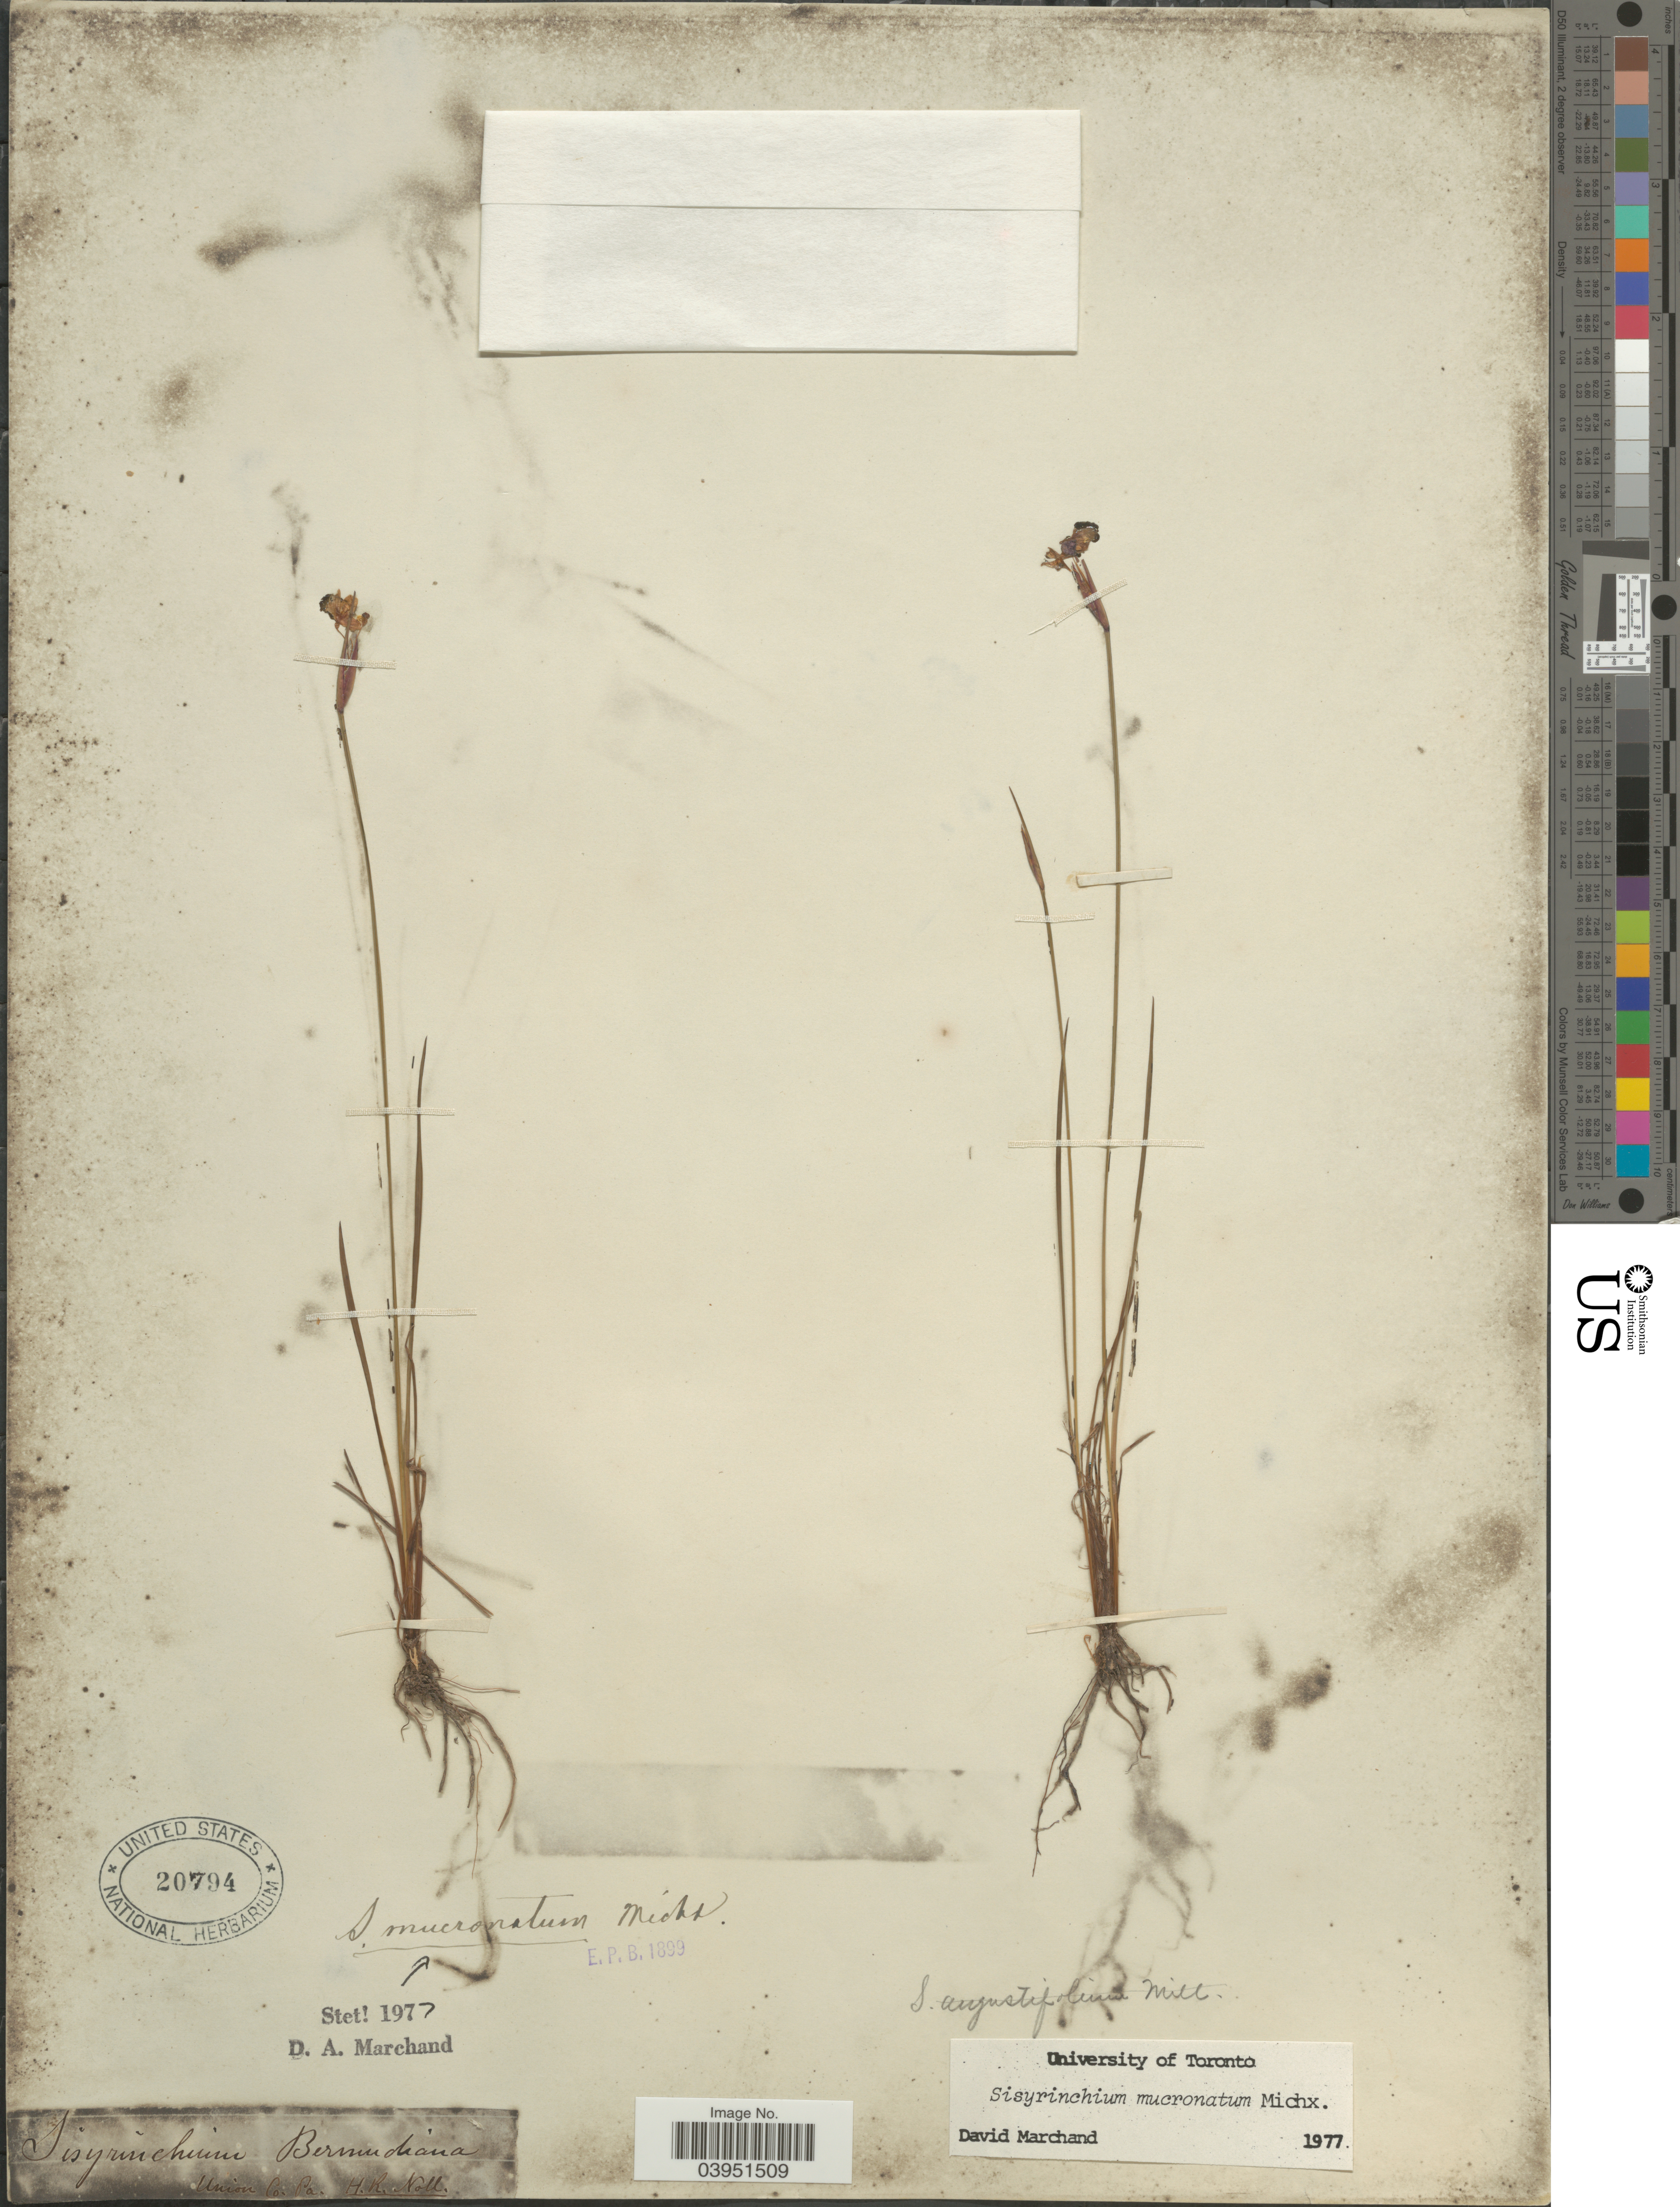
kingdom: Plantae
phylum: Tracheophyta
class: Liliopsida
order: Asparagales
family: Iridaceae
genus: Sisyrinchium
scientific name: Sisyrinchium mucronatum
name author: Michx.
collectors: H. Noll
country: United States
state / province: Pennsylvania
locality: Union Co.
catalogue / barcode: US 20794